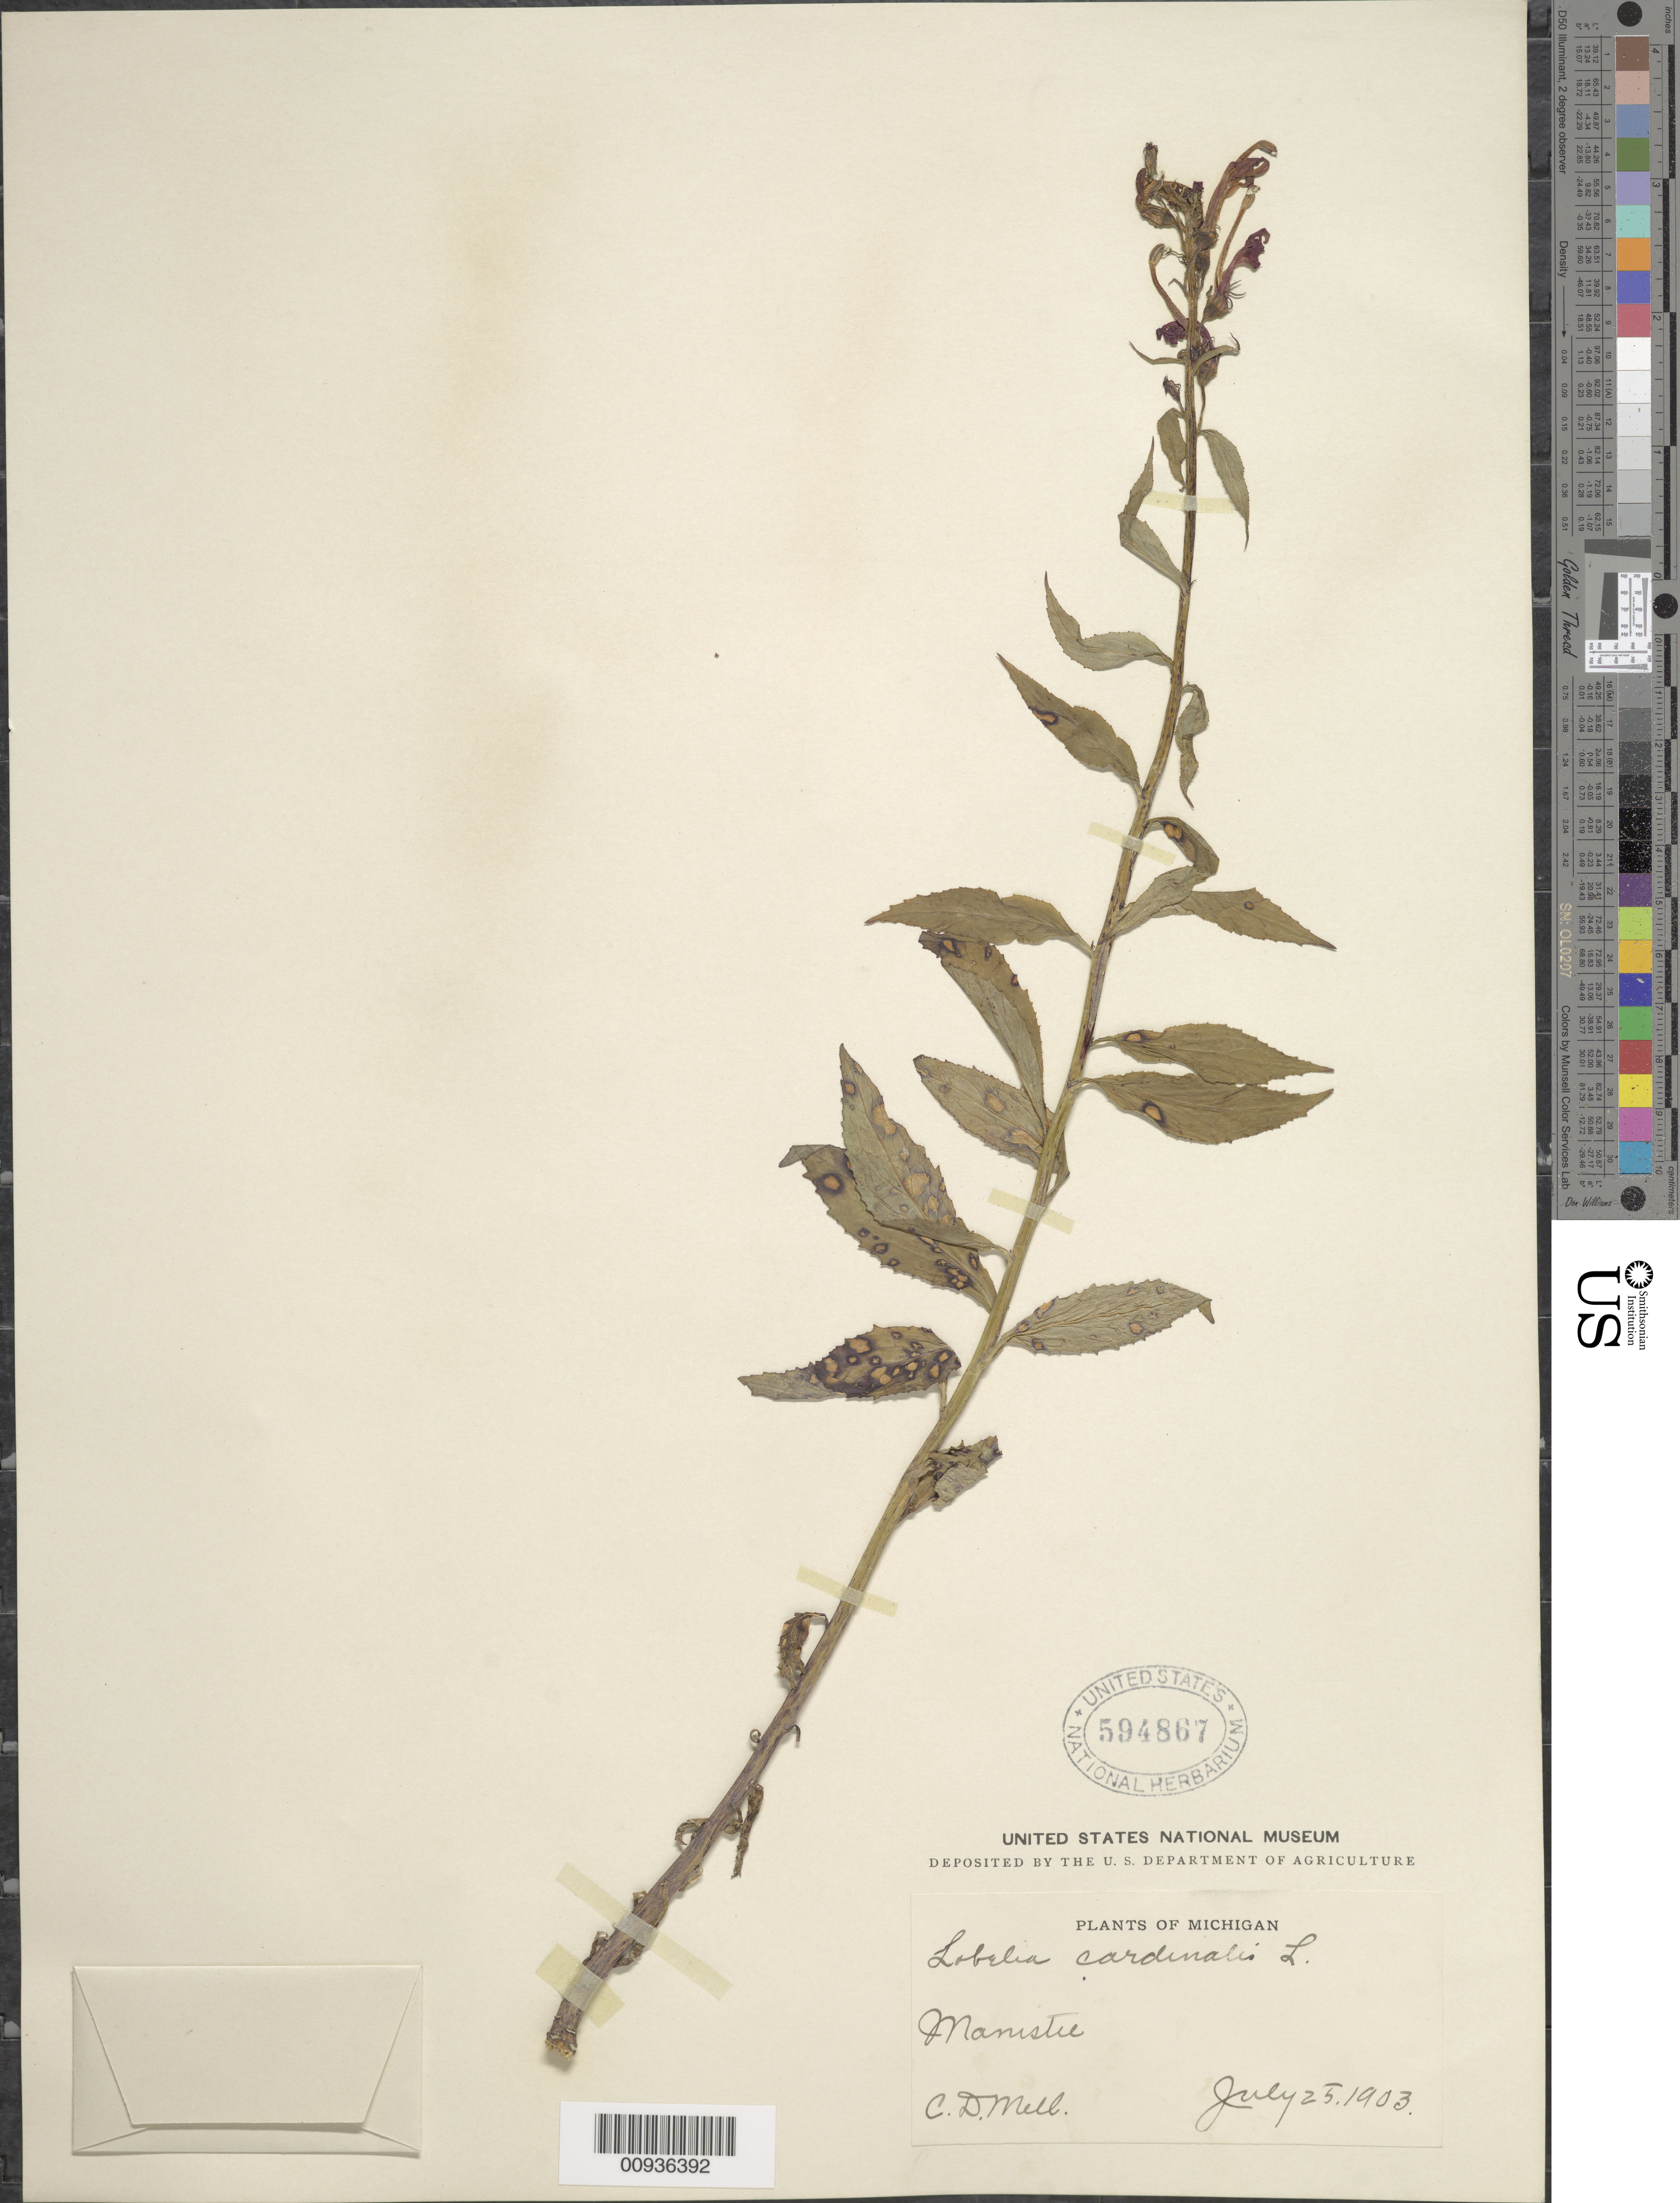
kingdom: Plantae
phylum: Tracheophyta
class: Magnoliopsida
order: Asterales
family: Campanulaceae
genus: Lobelia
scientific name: Lobelia cardinalis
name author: L.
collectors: C. D. Mell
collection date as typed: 25 Jul 1903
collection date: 1903-07-25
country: United States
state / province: Michigan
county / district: Manistee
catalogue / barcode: US 594867